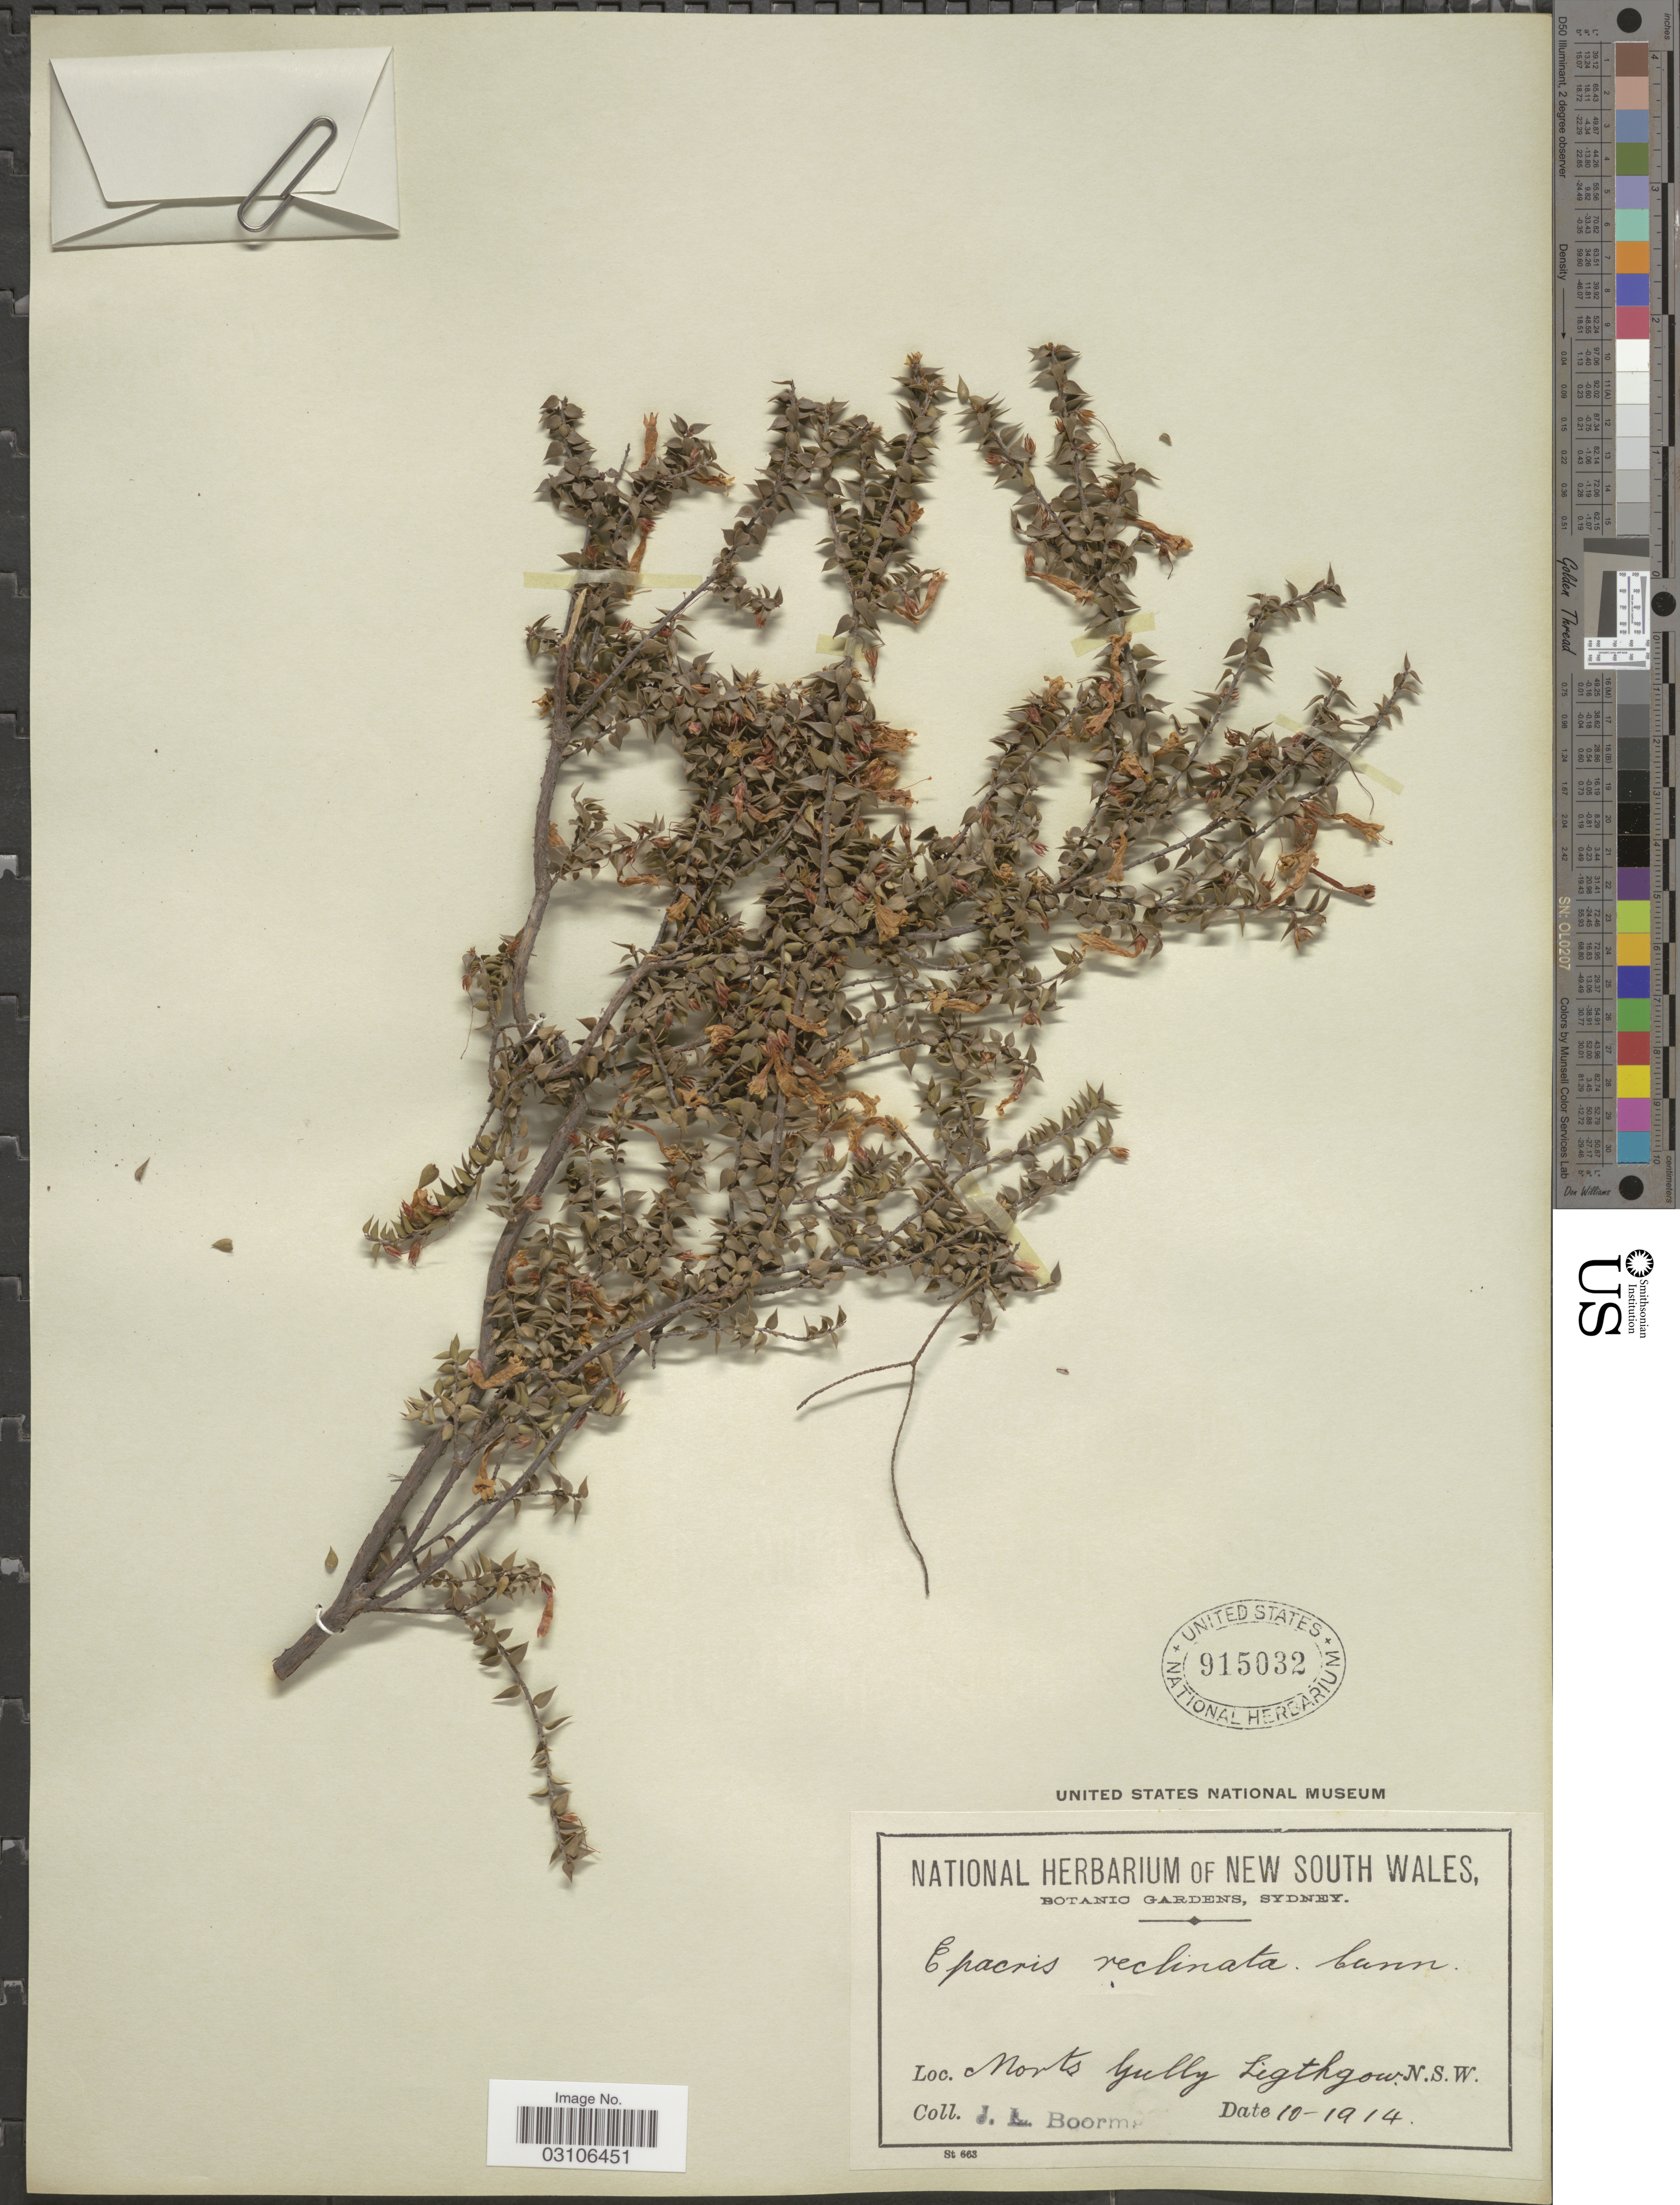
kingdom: Plantae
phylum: Tracheophyta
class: Magnoliopsida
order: Ericales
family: Ericaceae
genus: Epacris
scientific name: Epacris reclinata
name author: A. Cunn. ex Benth.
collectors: J. Boorman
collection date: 1914-10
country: Australia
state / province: New South Wales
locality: Norts Gully Ligthgow.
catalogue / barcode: US 915032